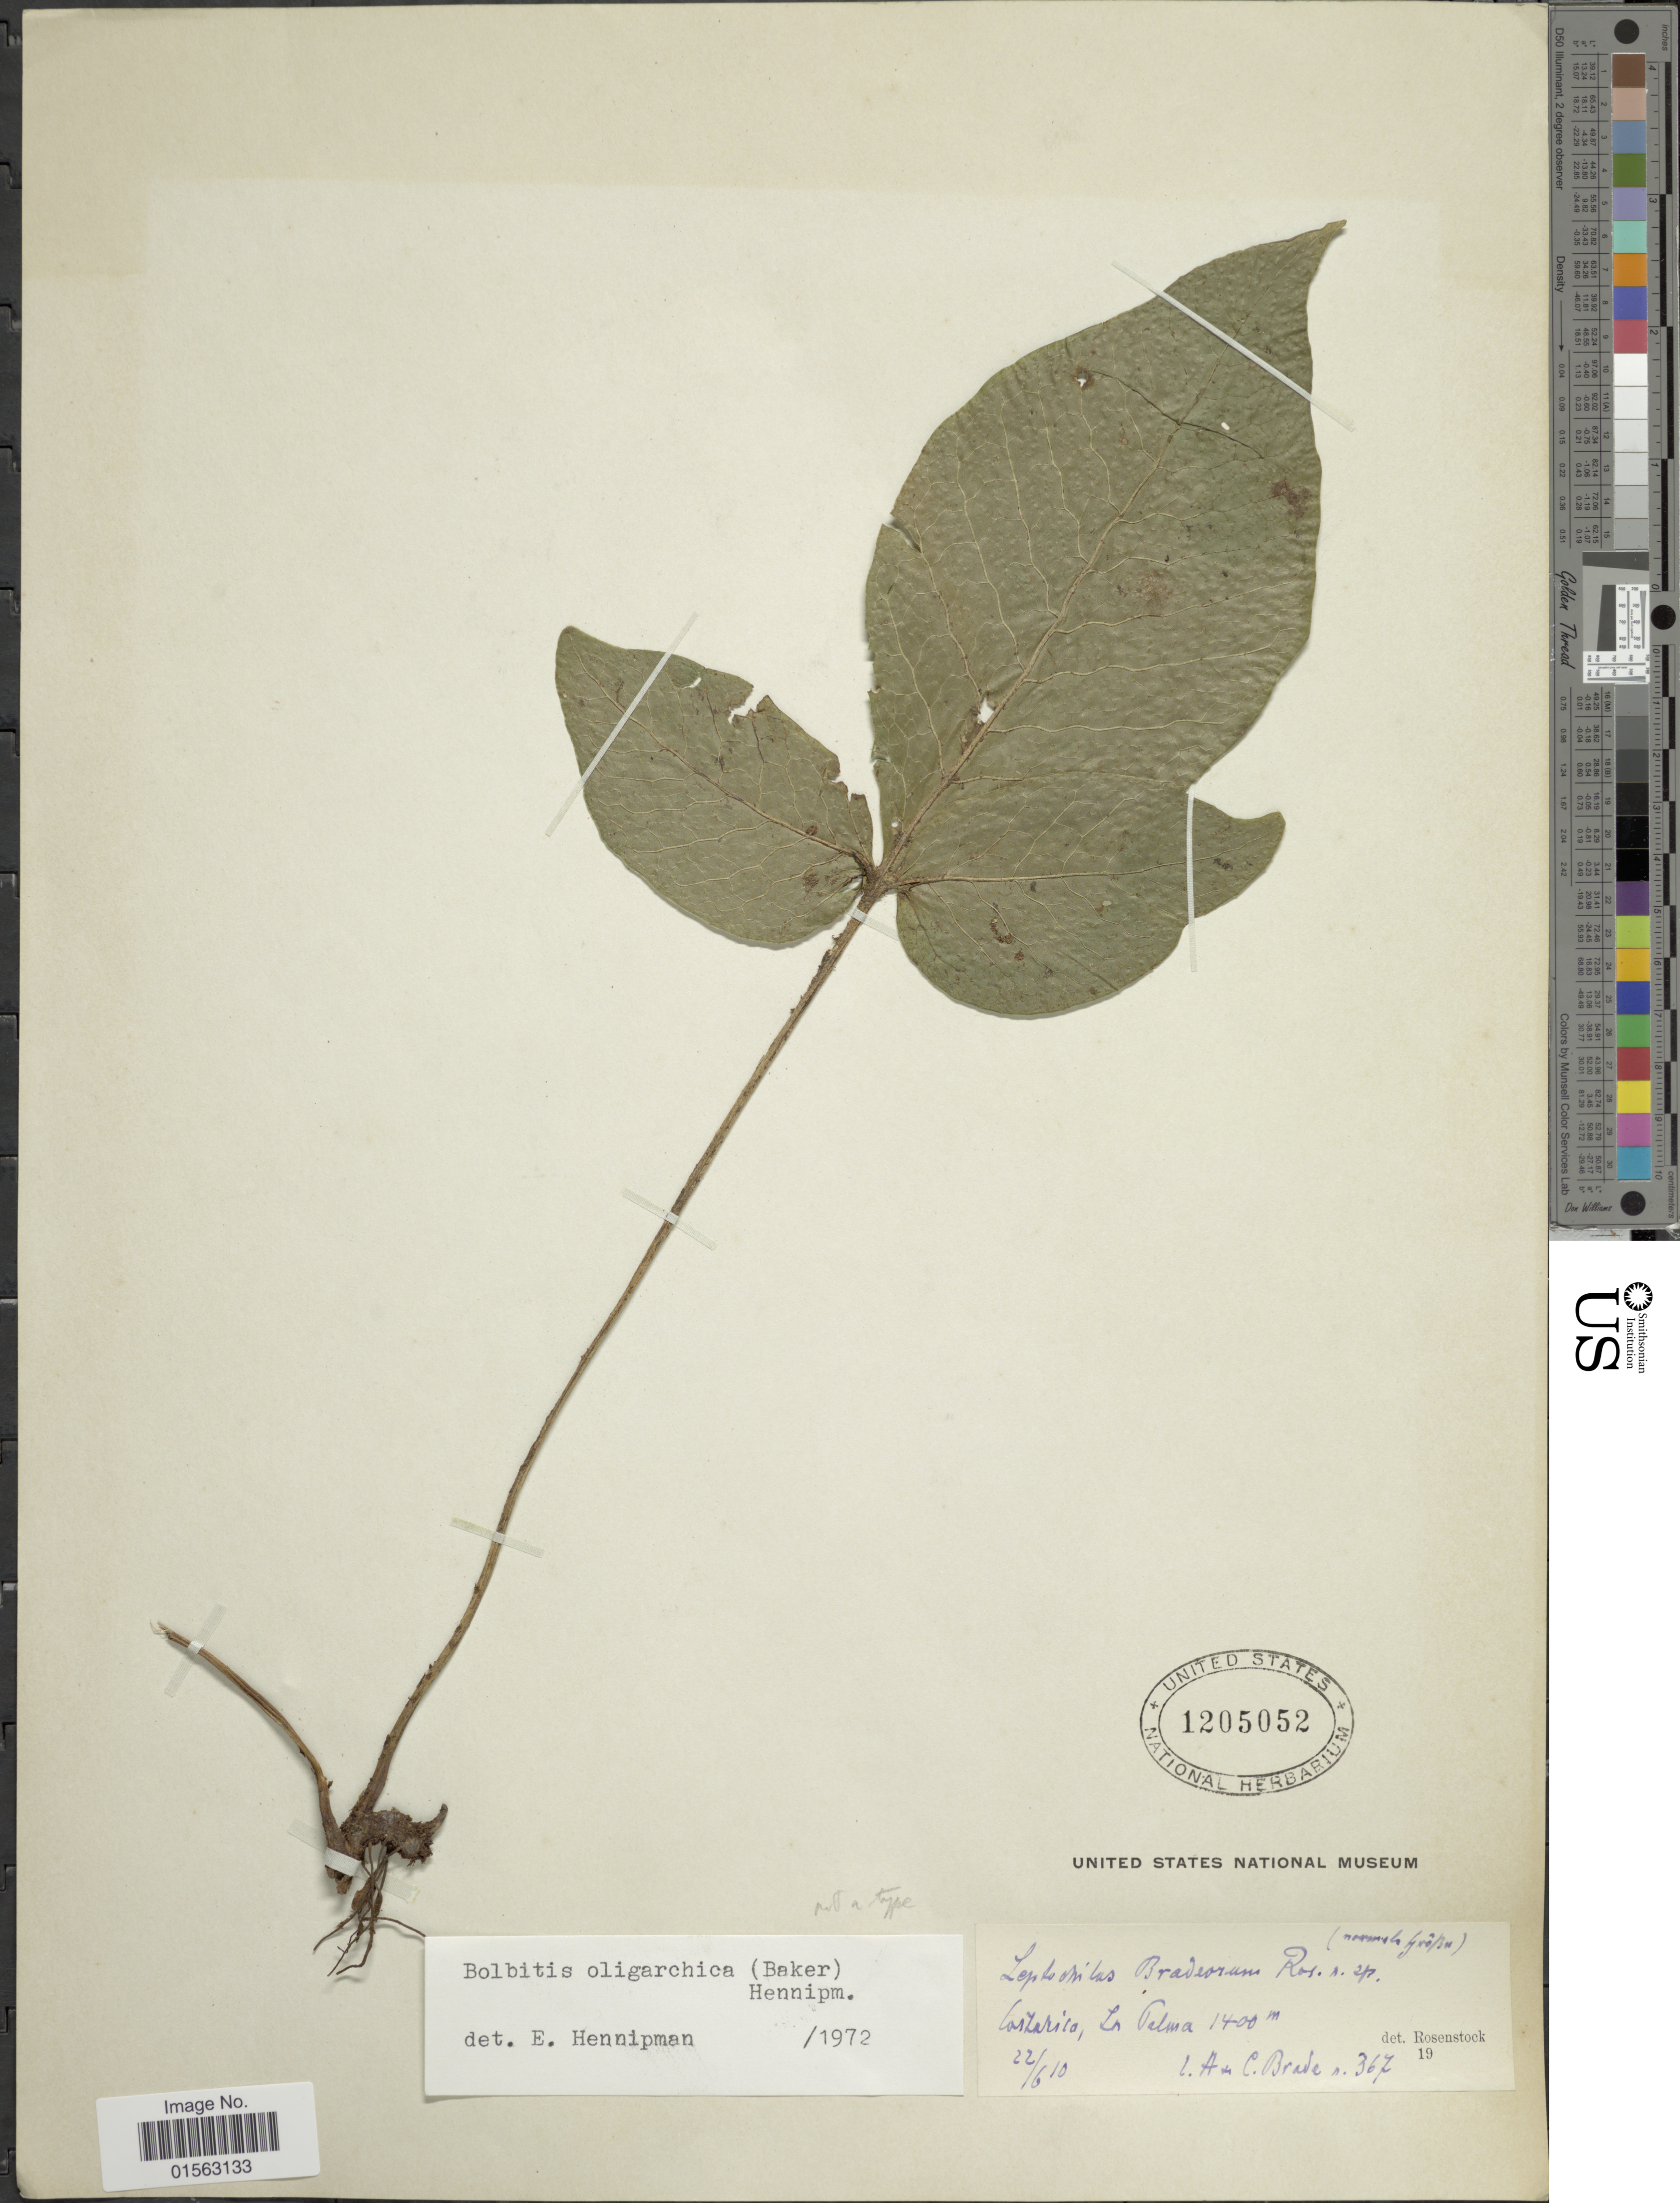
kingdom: Plantae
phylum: Tracheophyta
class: Polypodiopsida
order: Polypodiales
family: Dryopteridaceae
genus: Mickelia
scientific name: Mickelia oligarchica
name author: (Baker) R.C. Moran et al.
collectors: A. C. Brade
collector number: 367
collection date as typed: Transcribed d/m/y: 22/6/10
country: Costa Rica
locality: La Talma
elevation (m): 1400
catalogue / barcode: US 1205052